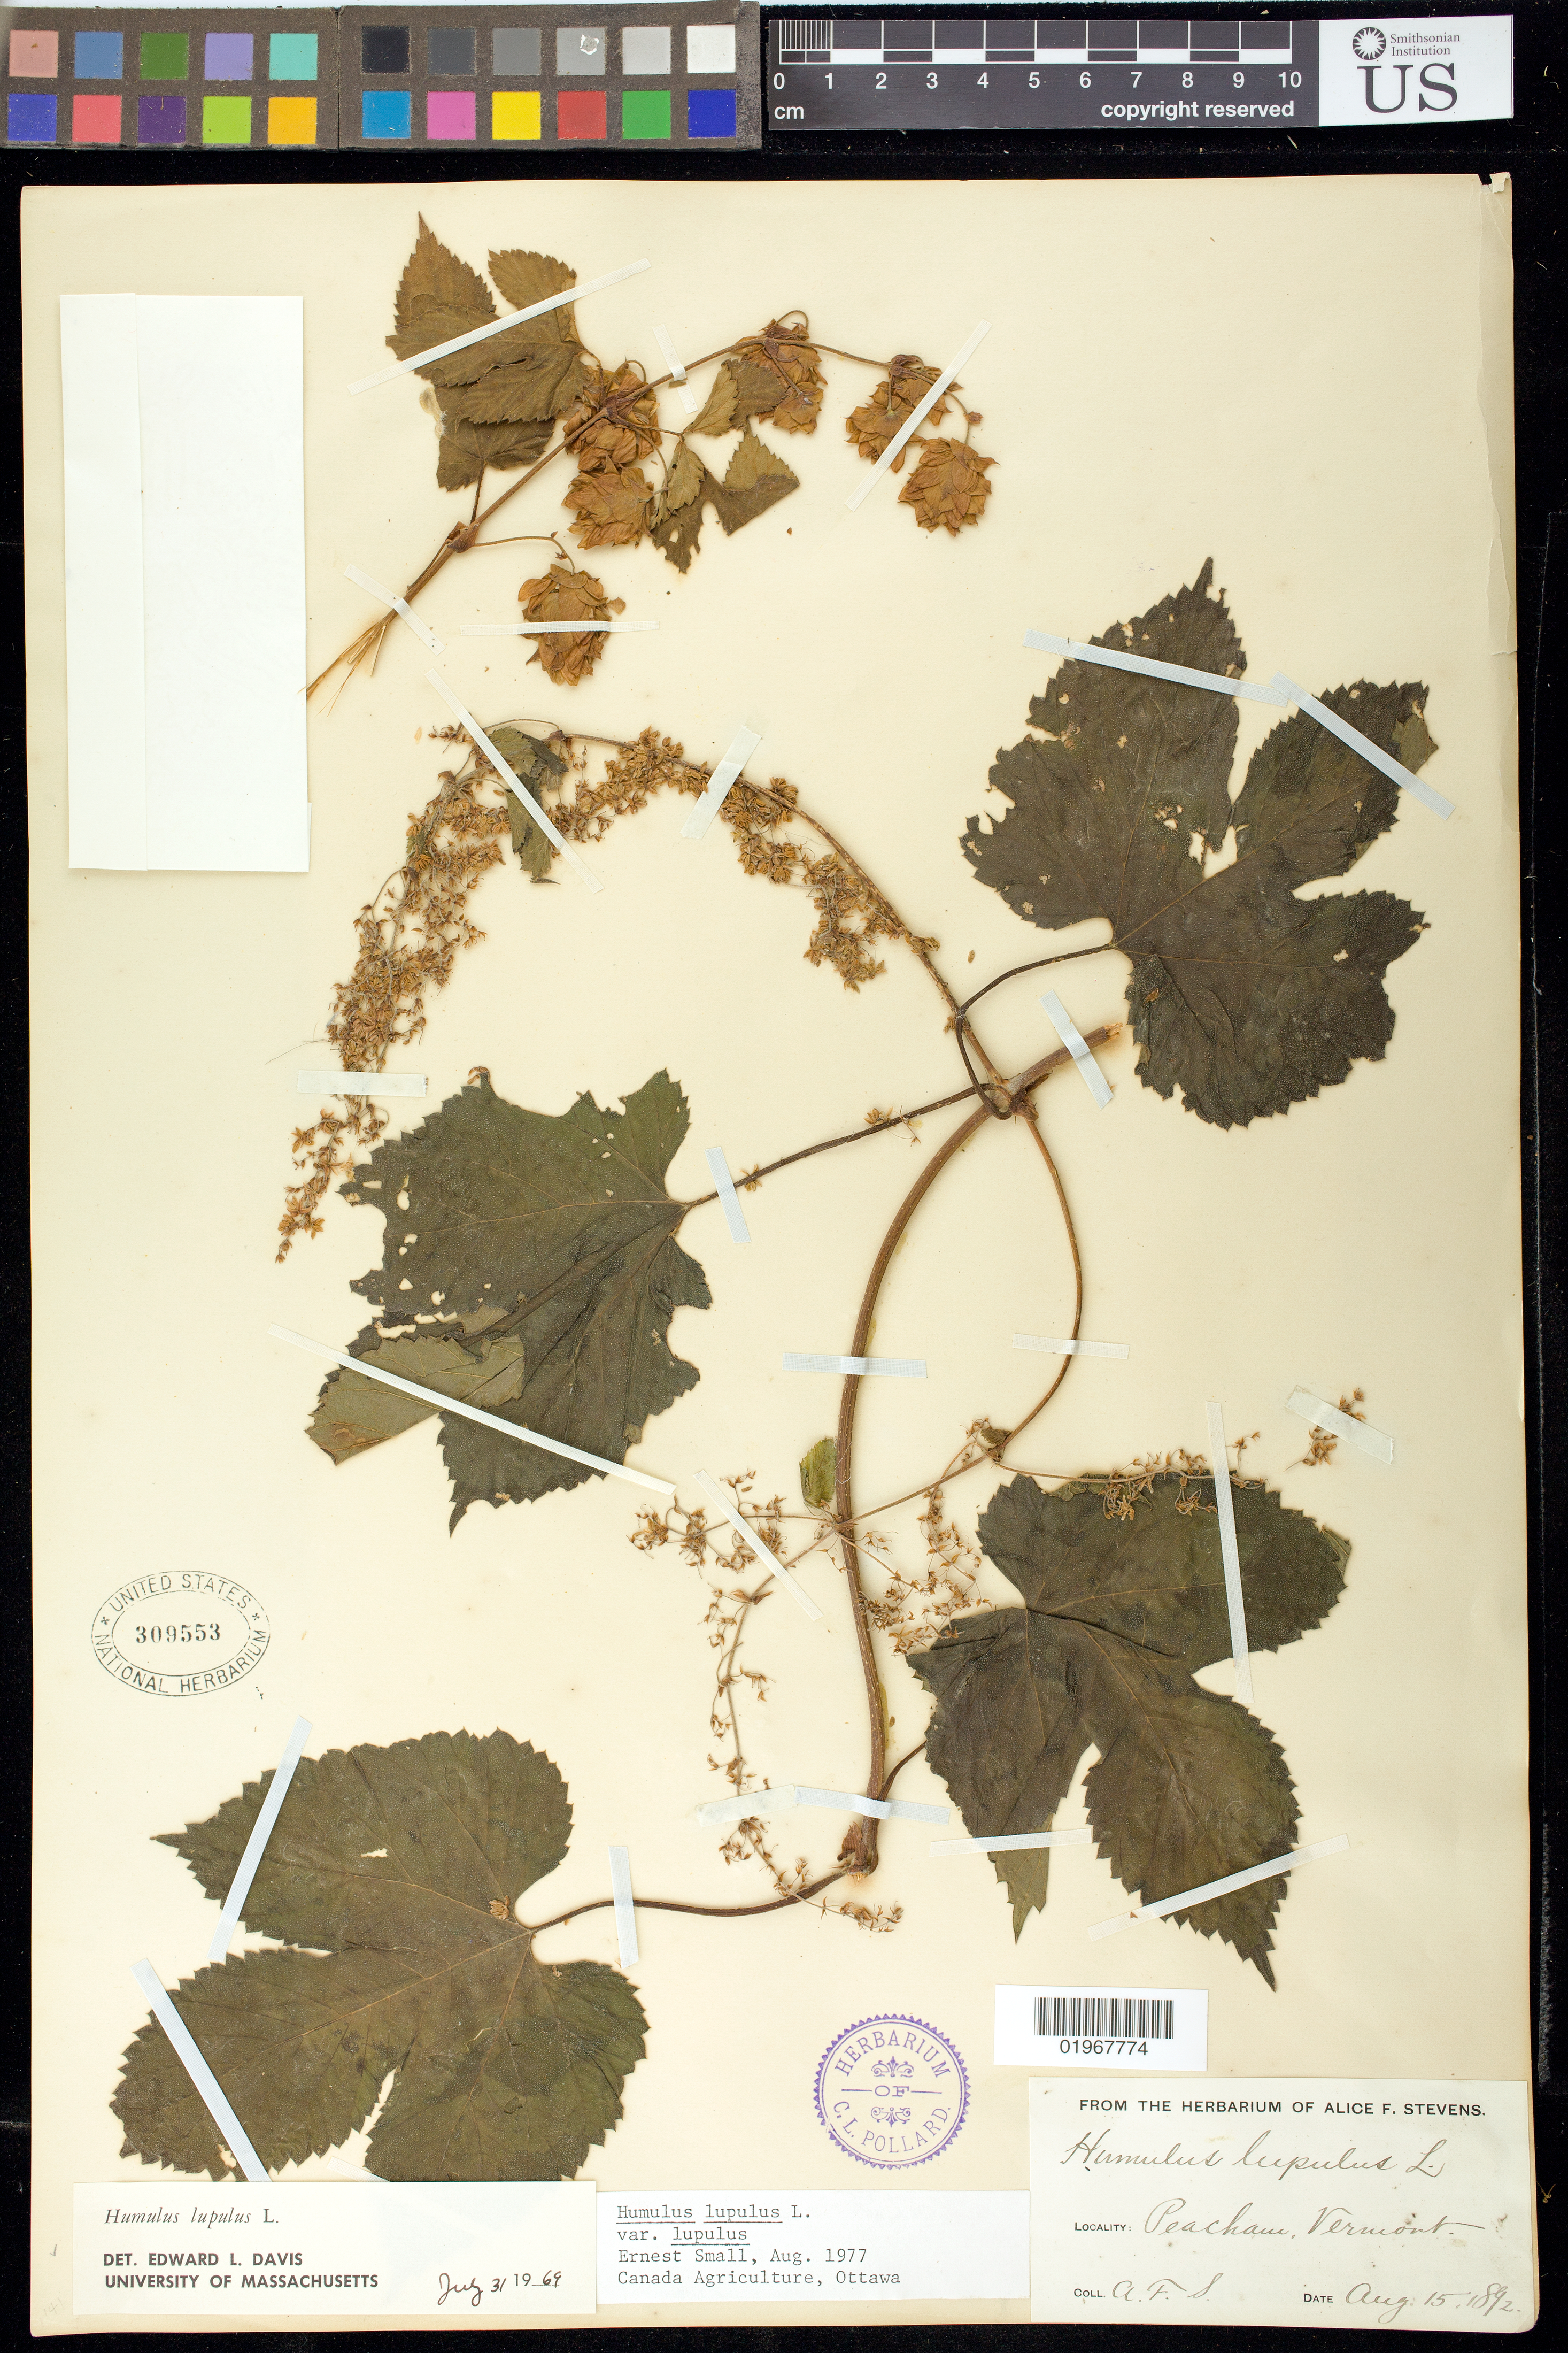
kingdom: Plantae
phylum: Tracheophyta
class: Magnoliopsida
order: Rosales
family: Cannabaceae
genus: Humulus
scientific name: Humulus lupulus var. lupulus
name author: L.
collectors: A. Stevens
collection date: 1892-08-15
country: United States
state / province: Vermont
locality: Peacham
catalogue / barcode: US 309553